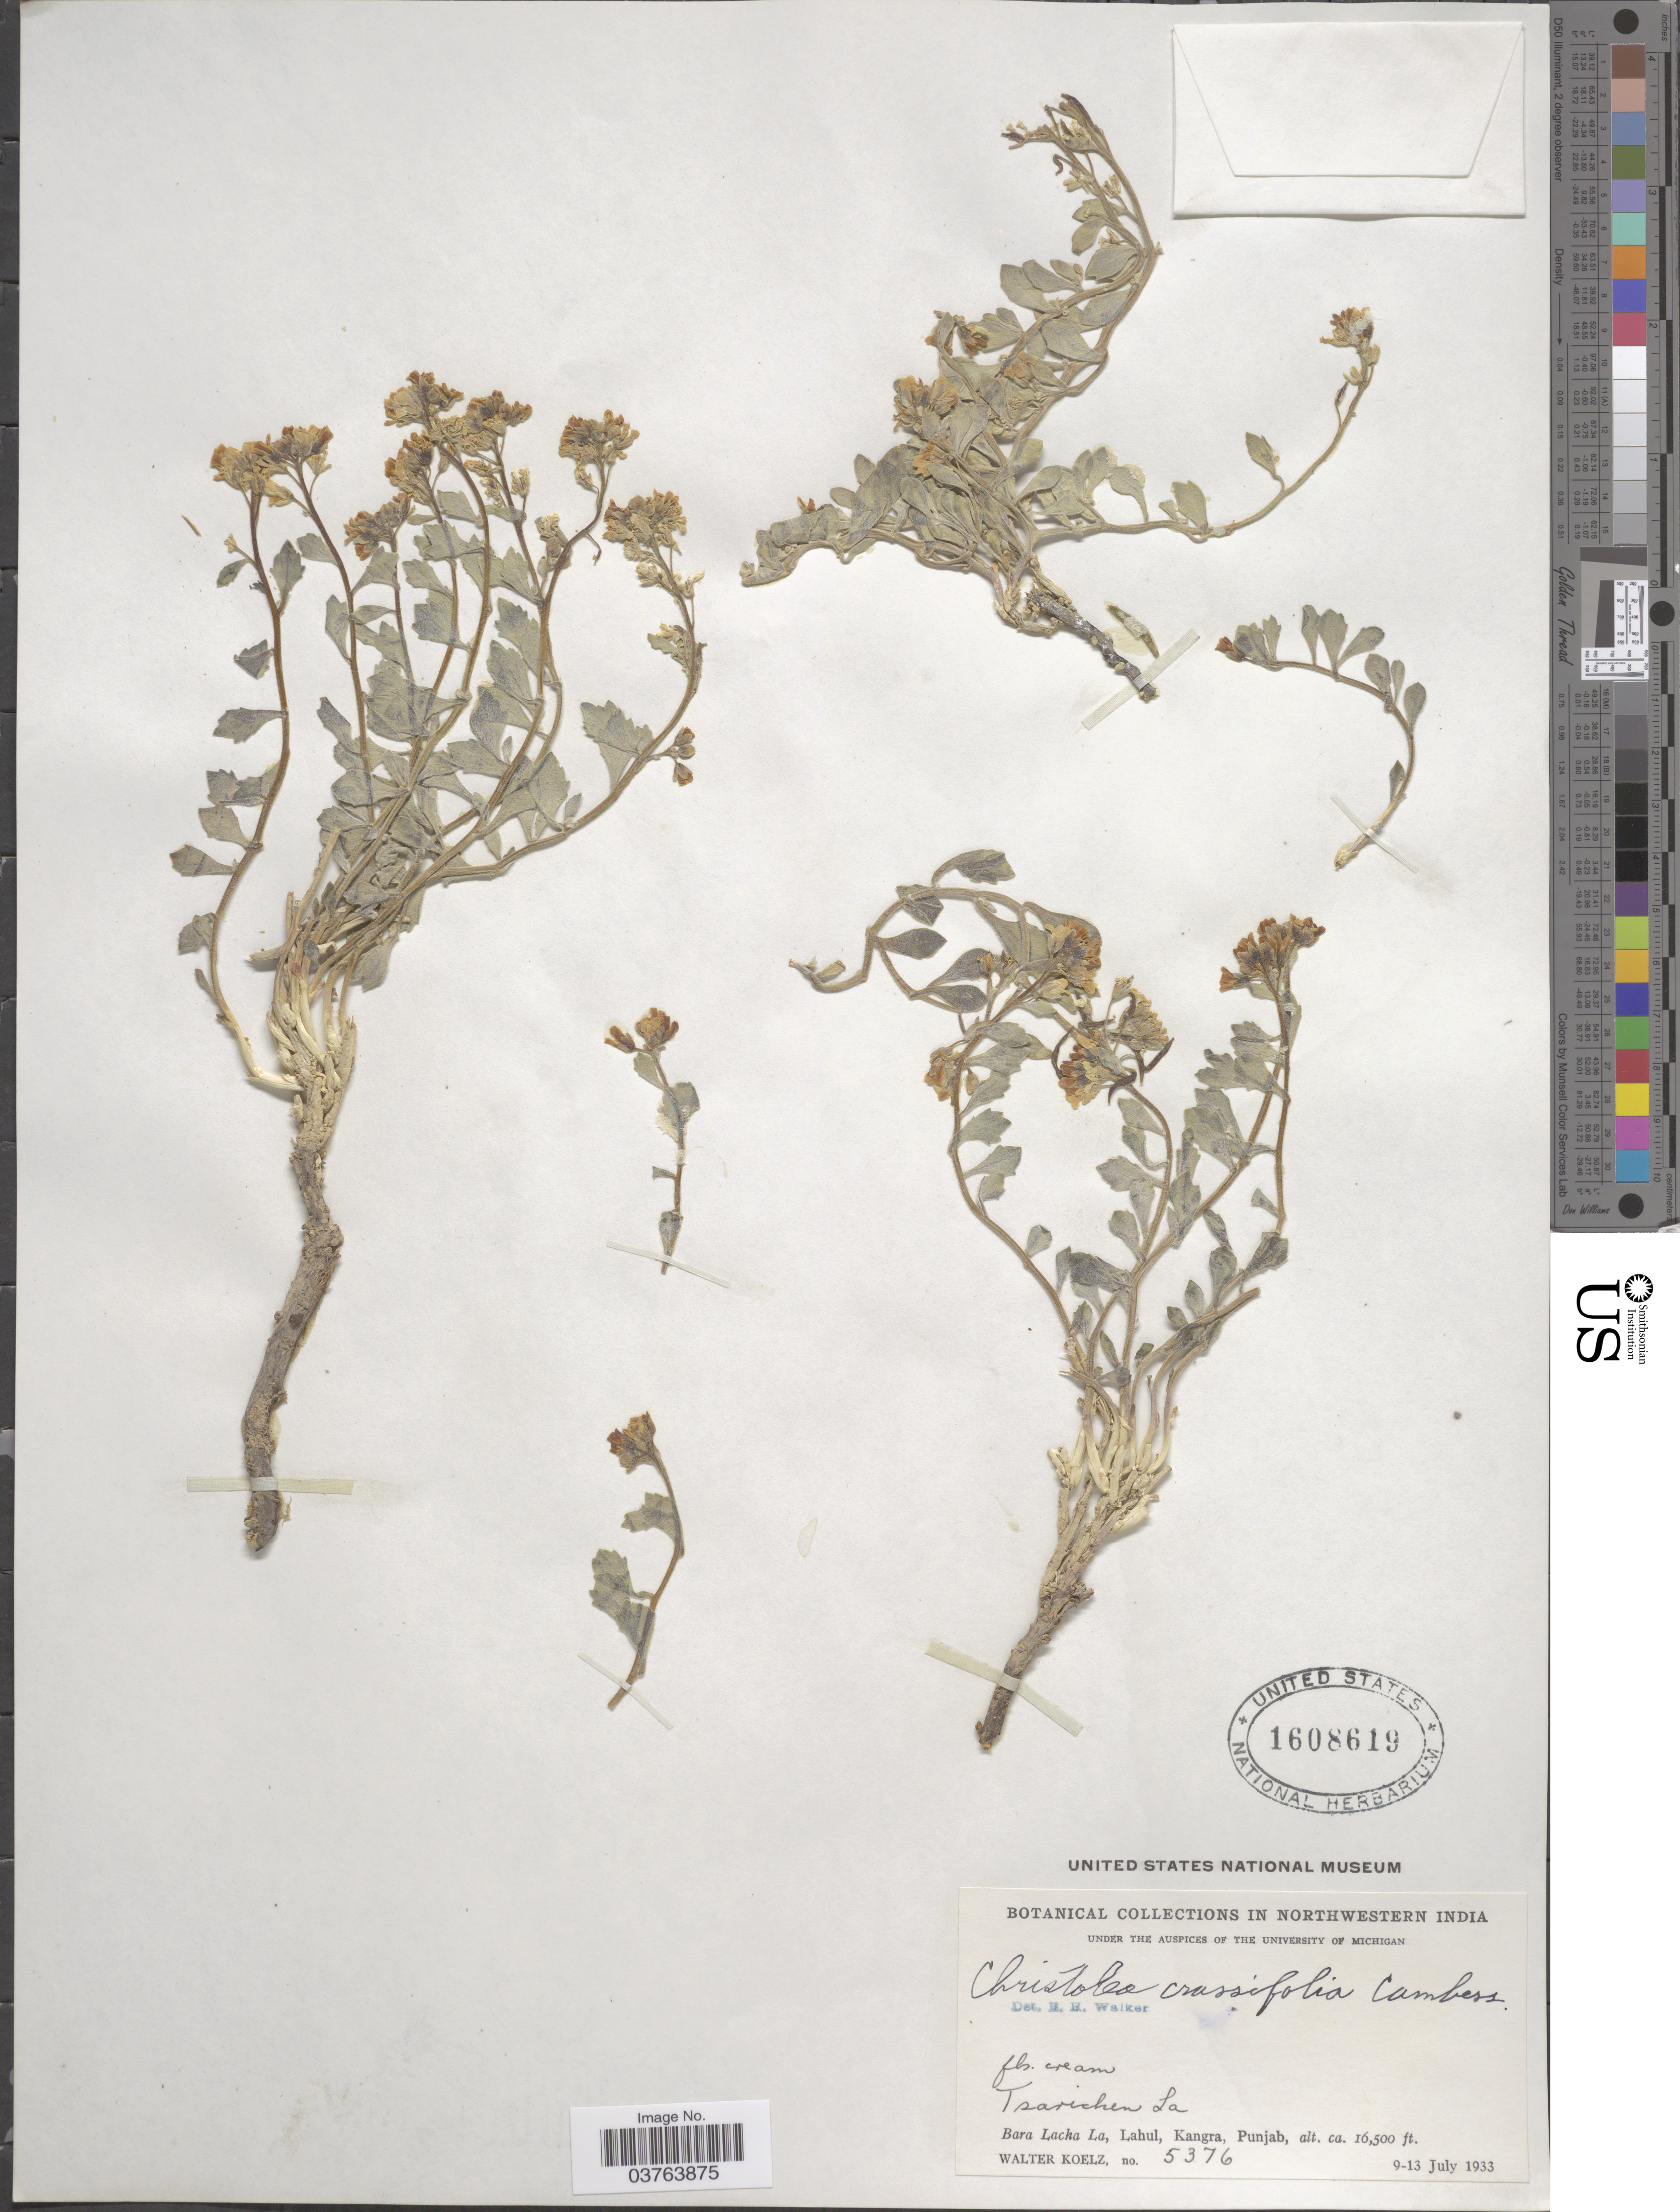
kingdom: Plantae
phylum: Tracheophyta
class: Magnoliopsida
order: Brassicales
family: Brassicaceae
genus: Christolea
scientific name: Christolea crassifolia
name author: Cambess.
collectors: W. N. Koelz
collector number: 5376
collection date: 1933-07-09/1933-07-13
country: India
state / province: Punjab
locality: Northwestern India. Tsarichen La. Bara Lacha La, Lahul, Kangra.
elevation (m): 5029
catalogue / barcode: US 1608619